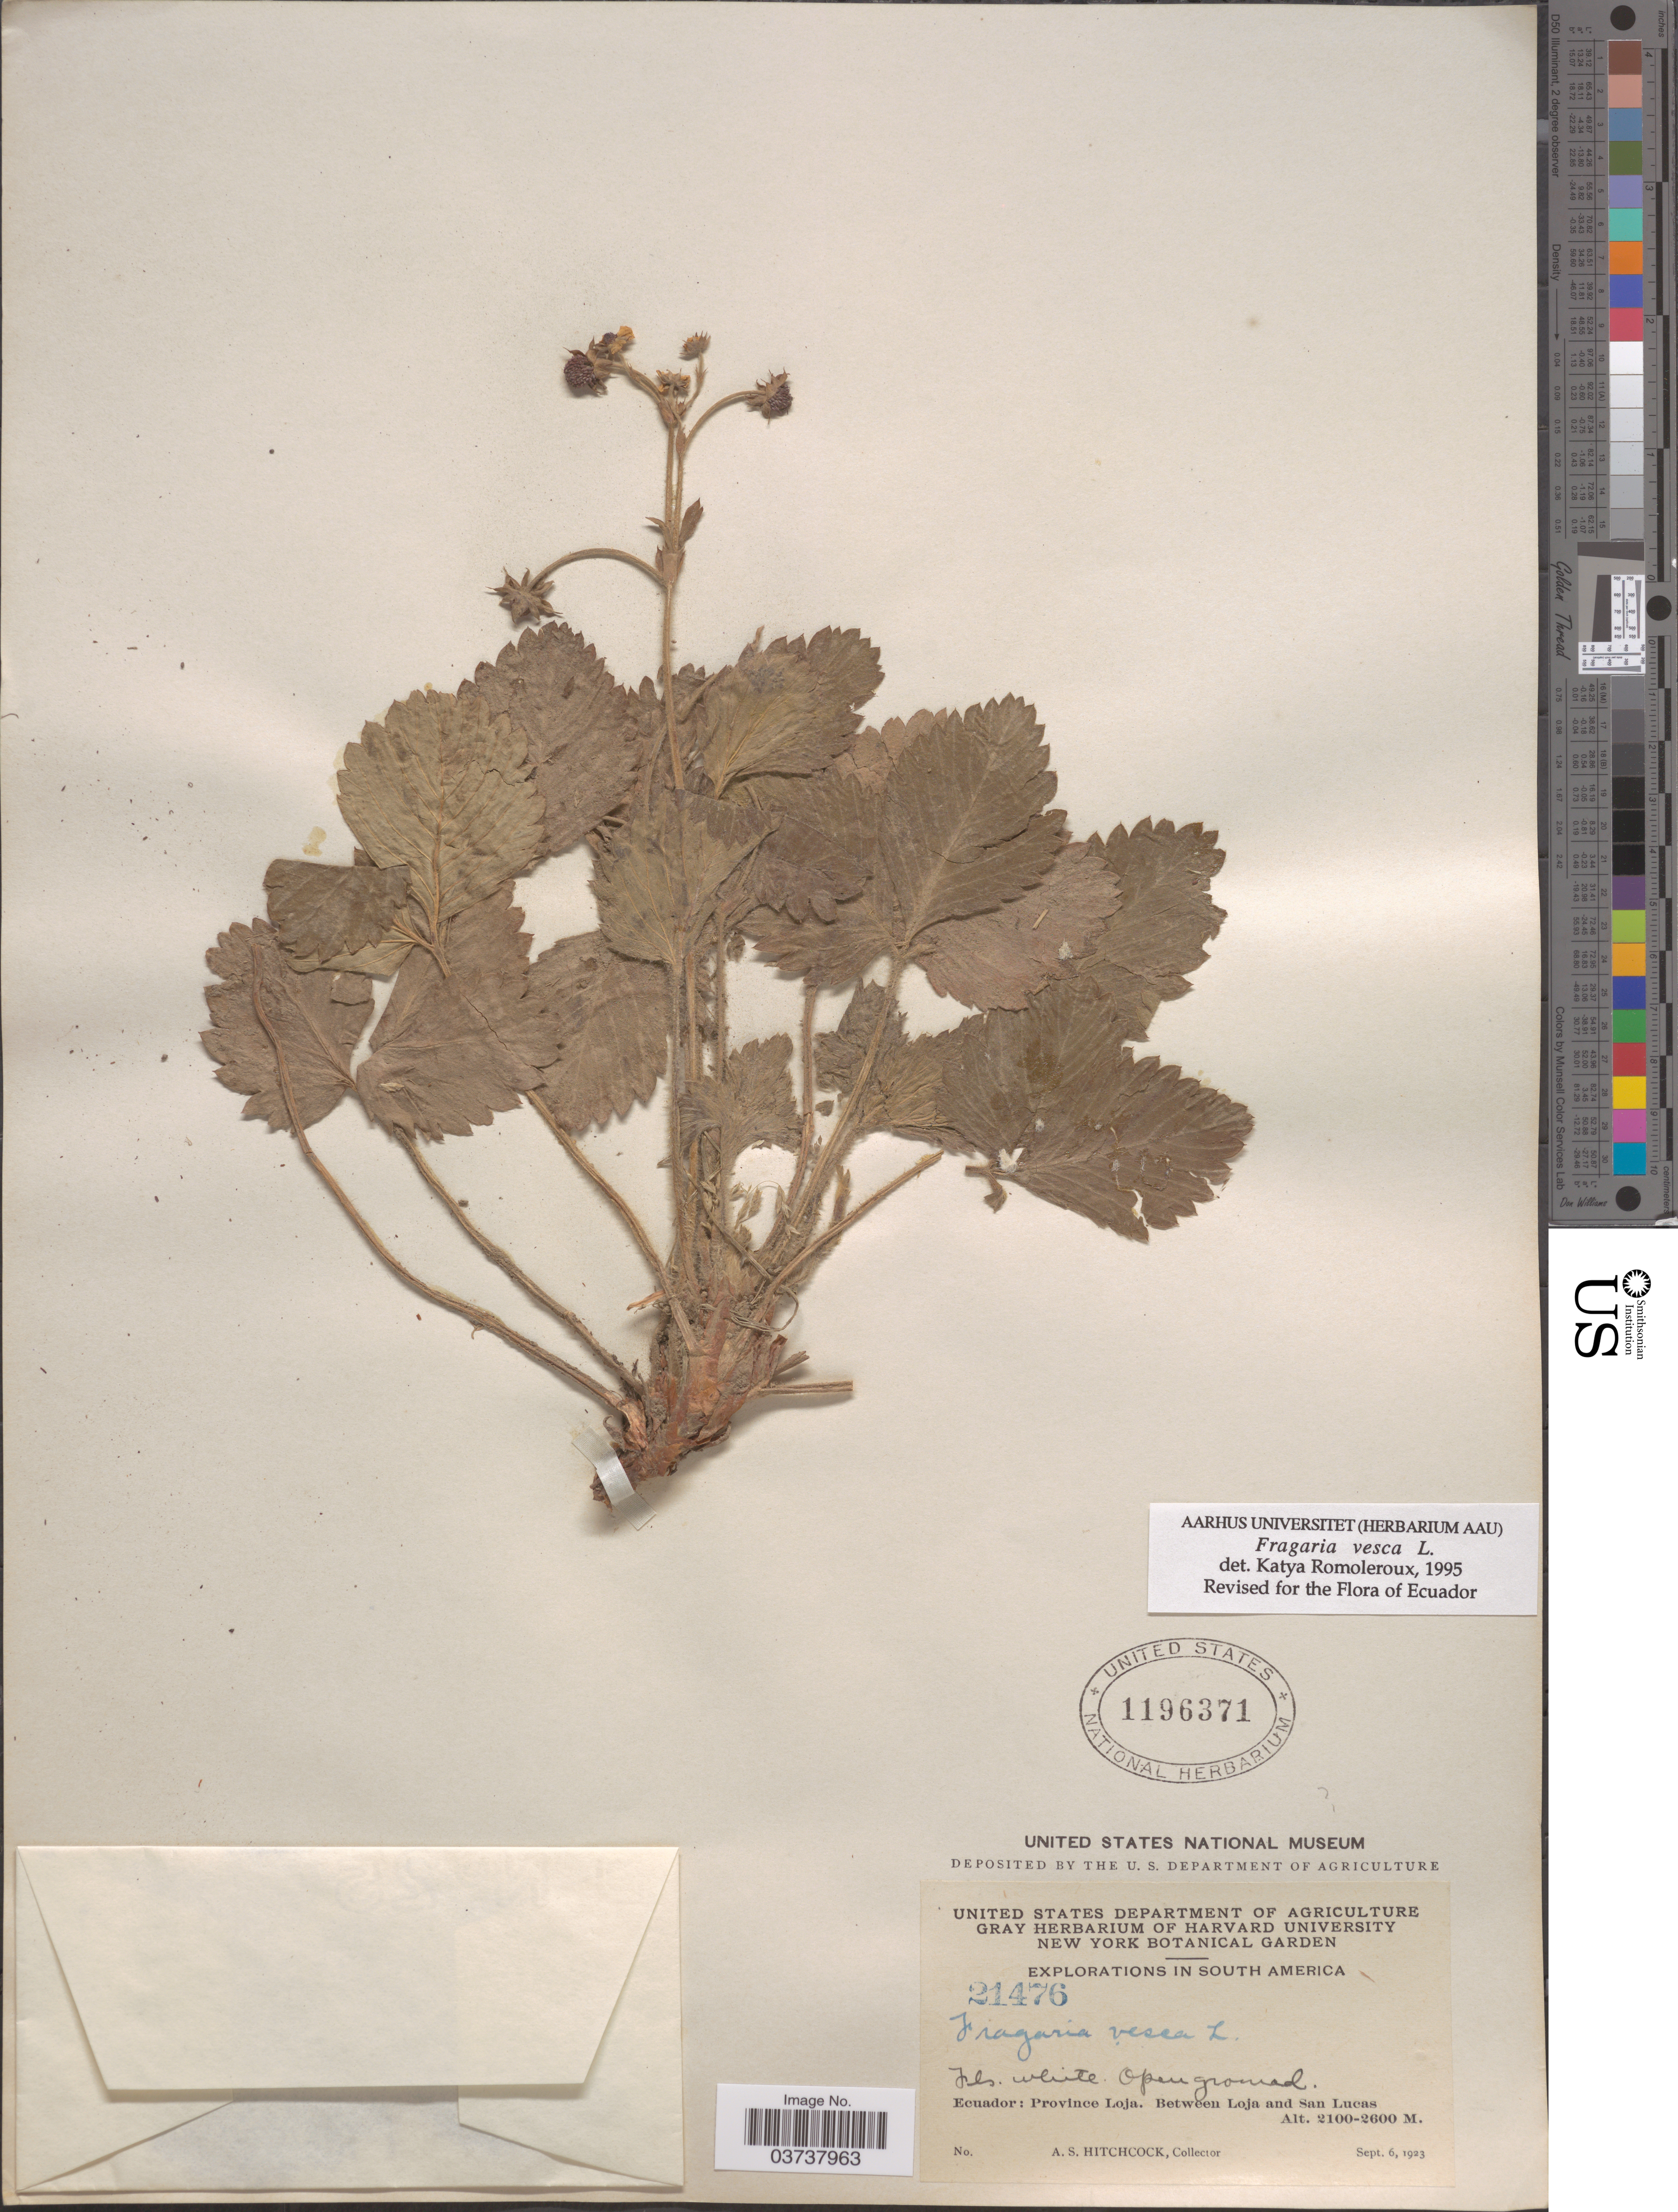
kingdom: Plantae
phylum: Tracheophyta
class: Magnoliopsida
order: Rosales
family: Rosaceae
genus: Fragaria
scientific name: Fragaria vesca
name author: L.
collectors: A. S. Hitchcock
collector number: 21476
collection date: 1923-09-06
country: Ecuador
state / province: Loja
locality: Between Loja and San Lucas.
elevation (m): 2100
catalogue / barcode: US 1196371